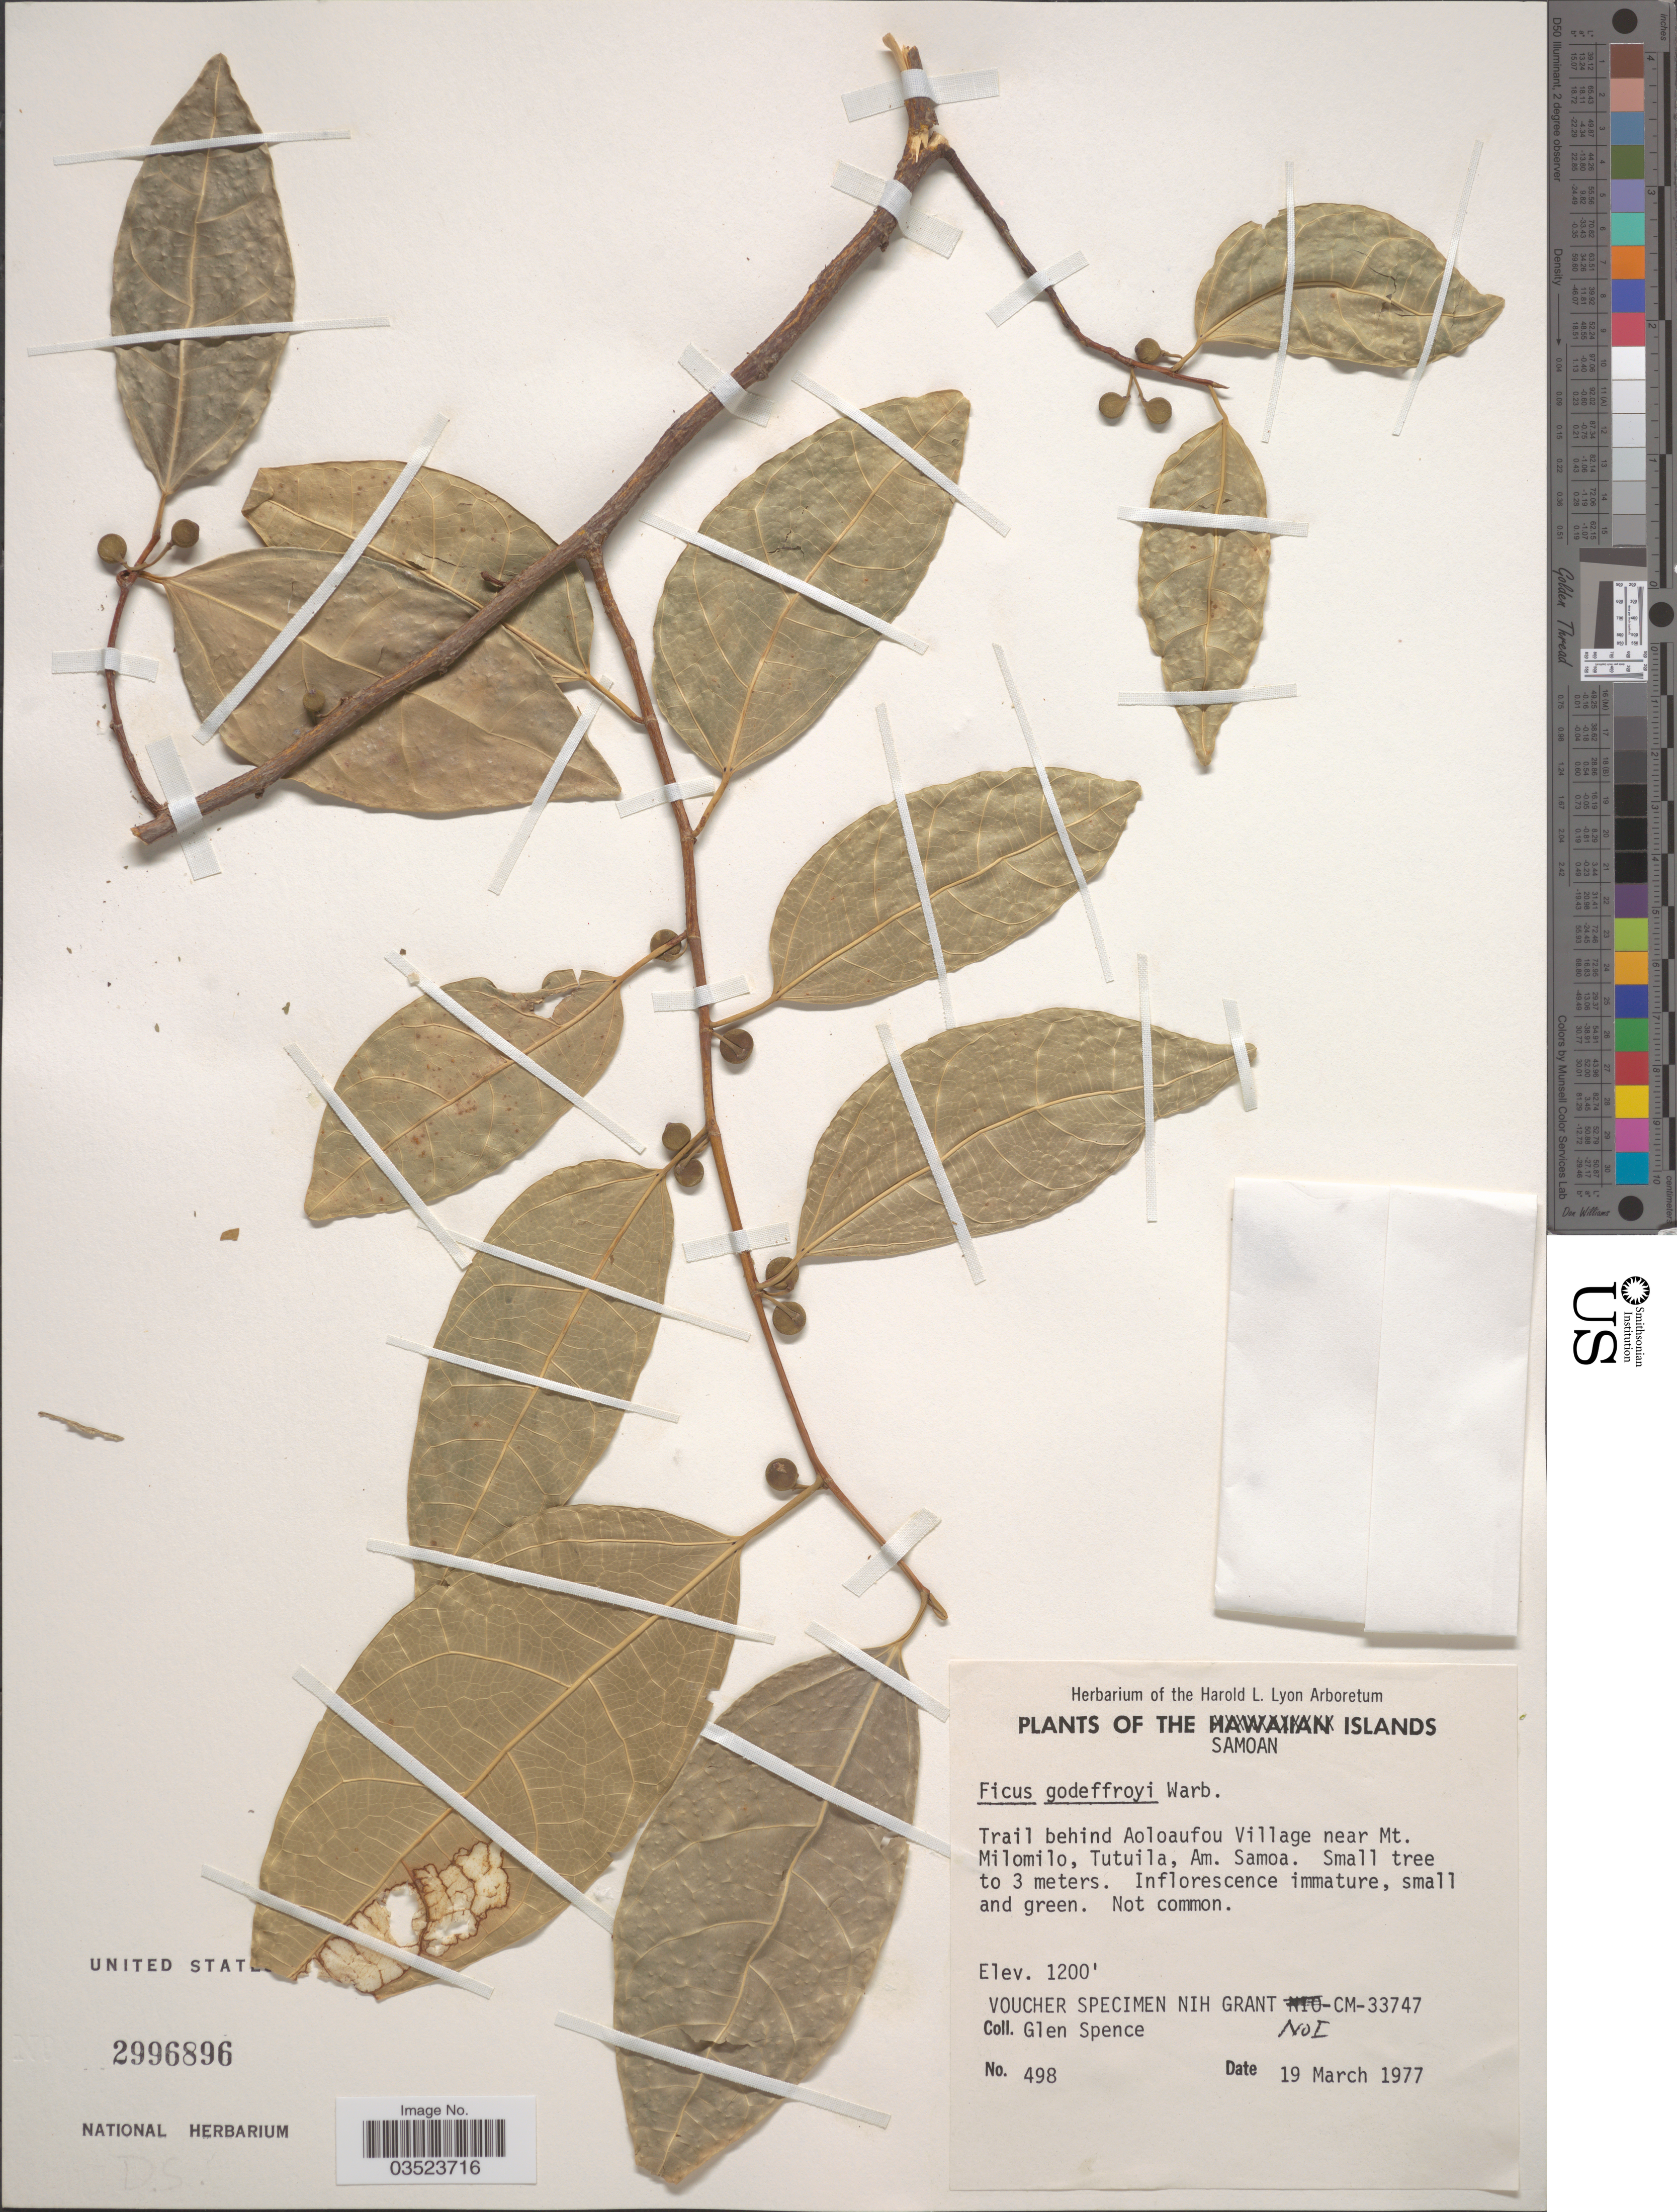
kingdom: Plantae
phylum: Tracheophyta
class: Magnoliopsida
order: Rosales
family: Moraceae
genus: Ficus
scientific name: Ficus godeffroyi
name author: Warb.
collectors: G. Spence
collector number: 498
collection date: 1977-03-19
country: American Samoa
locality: The Samoan Islands. Trail behind Aoloaufou Village near Mt. Milomilo, Tutuila.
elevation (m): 366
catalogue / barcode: US 2996896